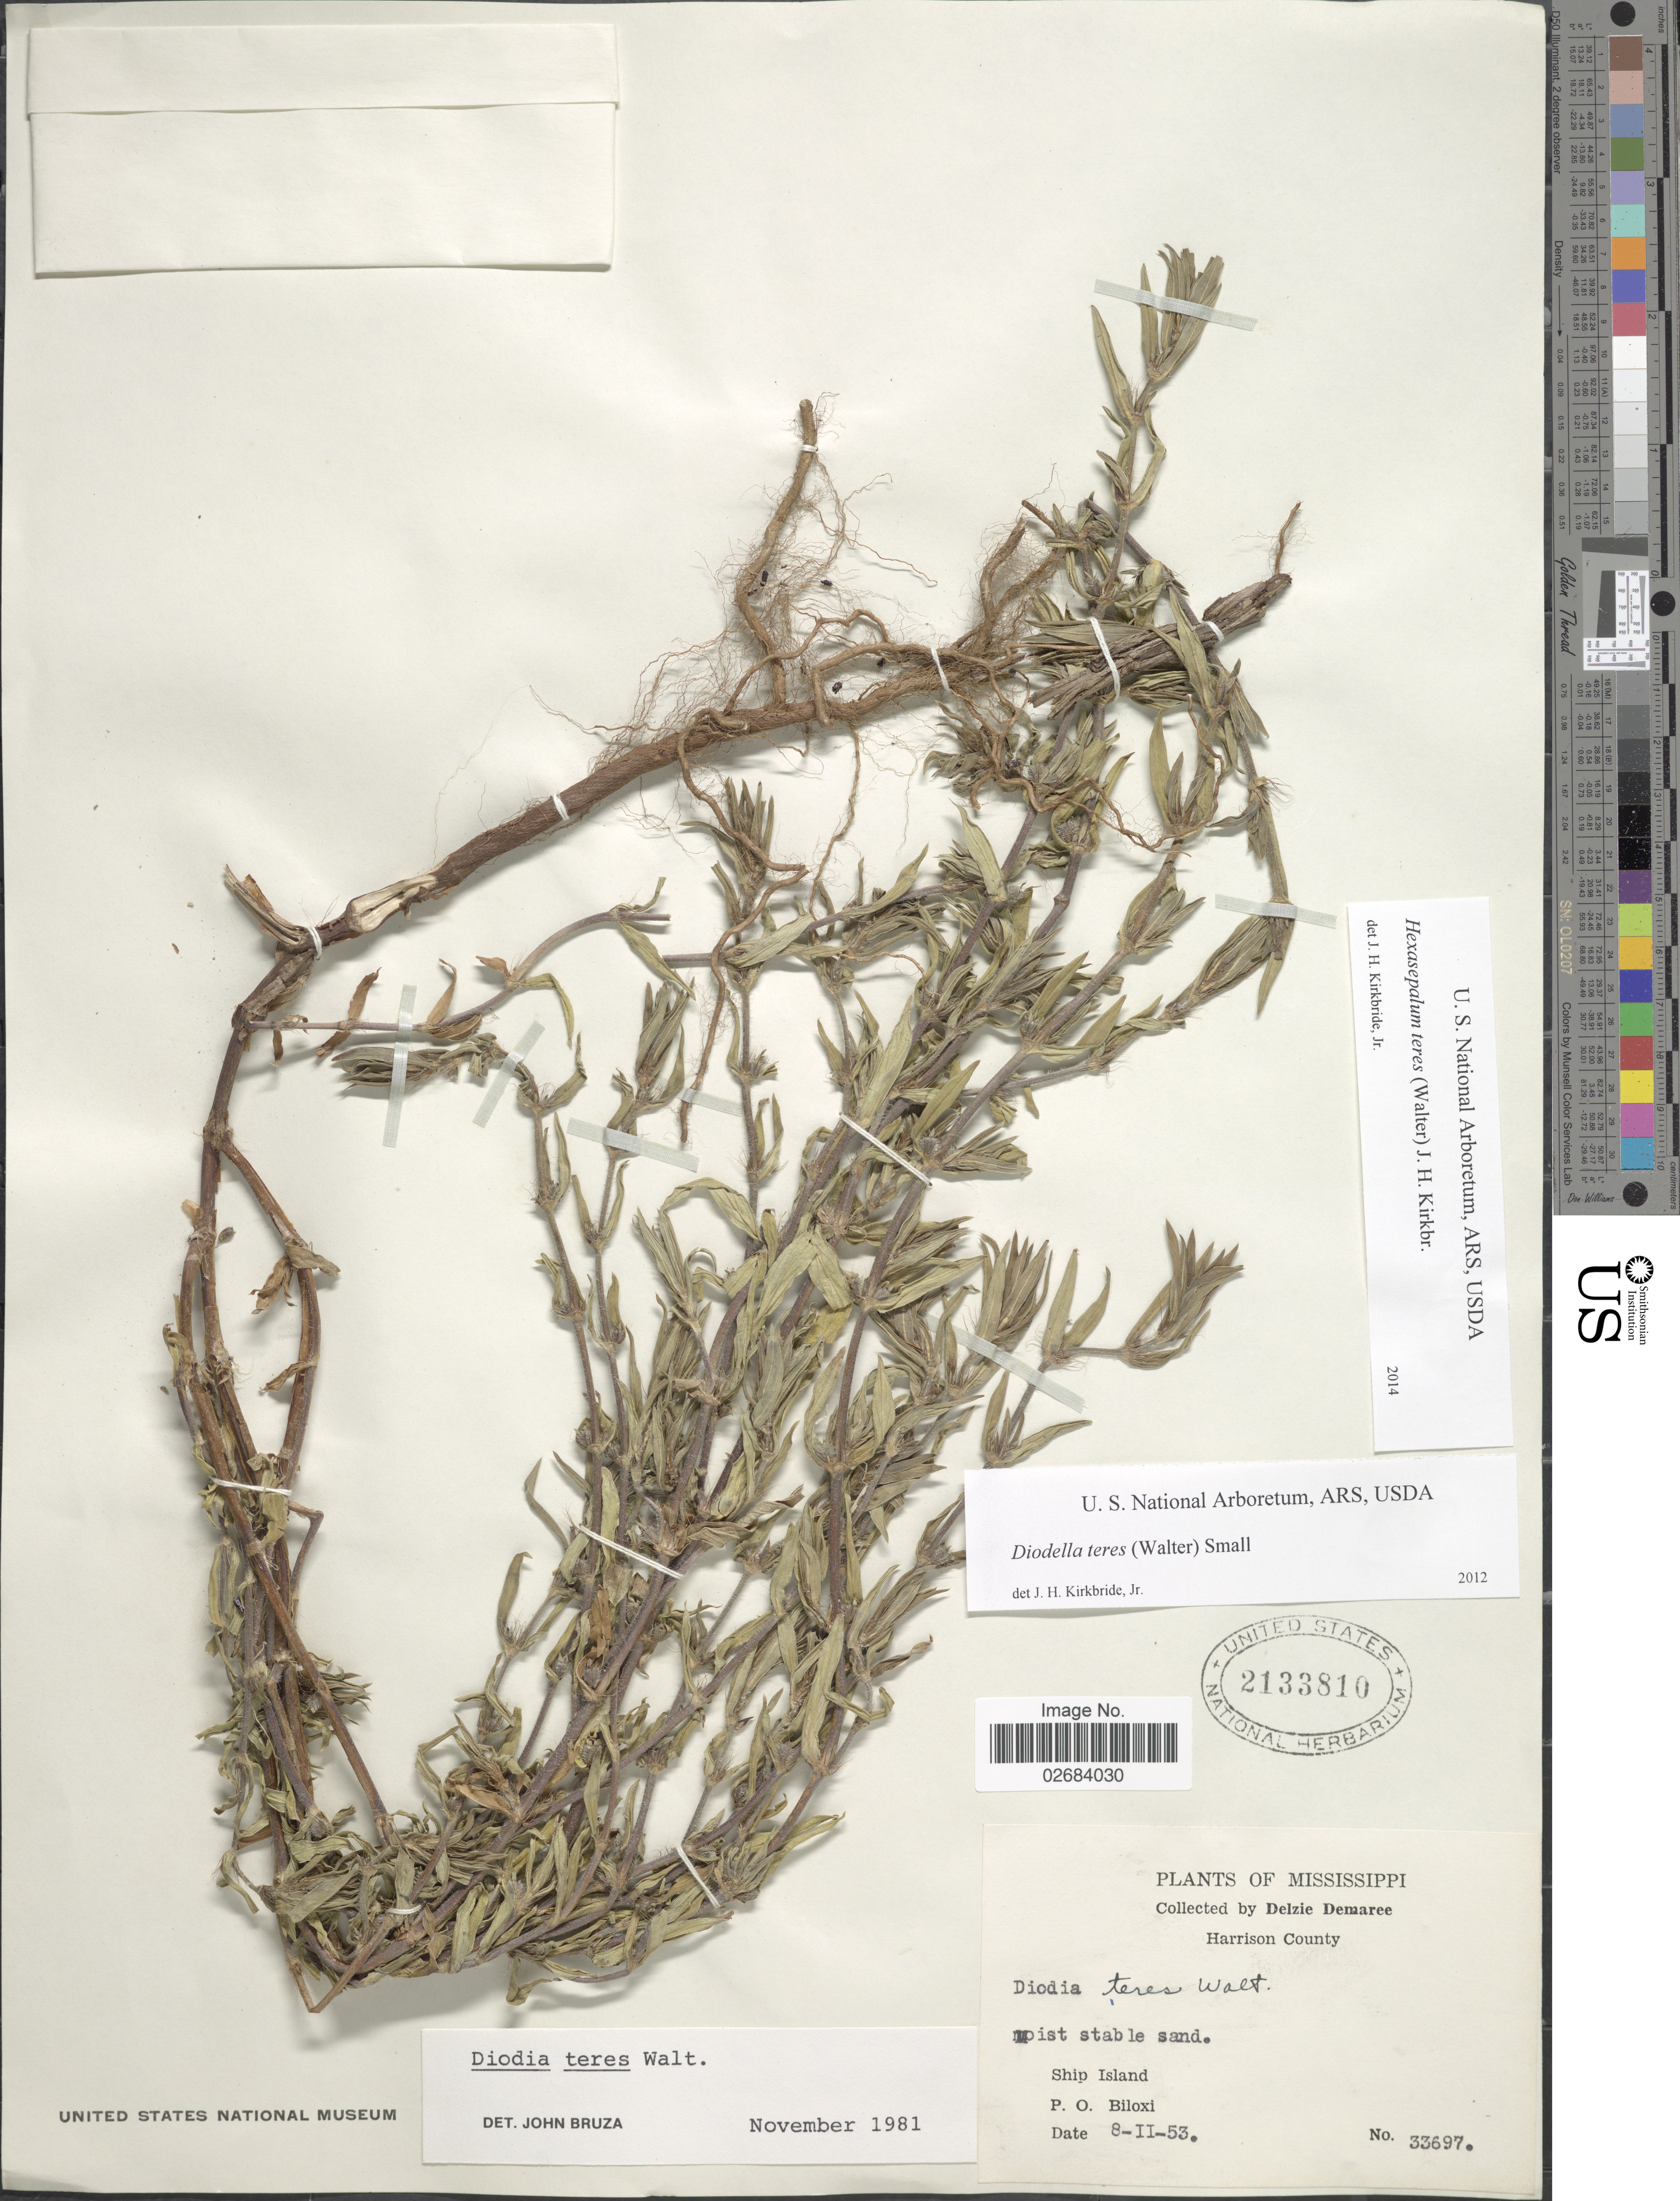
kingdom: Plantae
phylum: Tracheophyta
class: Magnoliopsida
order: Gentianales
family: Rubiaceae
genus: Diodia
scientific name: Diodia teres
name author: Walter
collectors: D. Demaree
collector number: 33697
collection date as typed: Transcribed d/m/y: 8/2/53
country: United States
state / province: Mississippi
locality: Harrison County,Ship Island, P.O. Biloxi.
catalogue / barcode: US 2133810